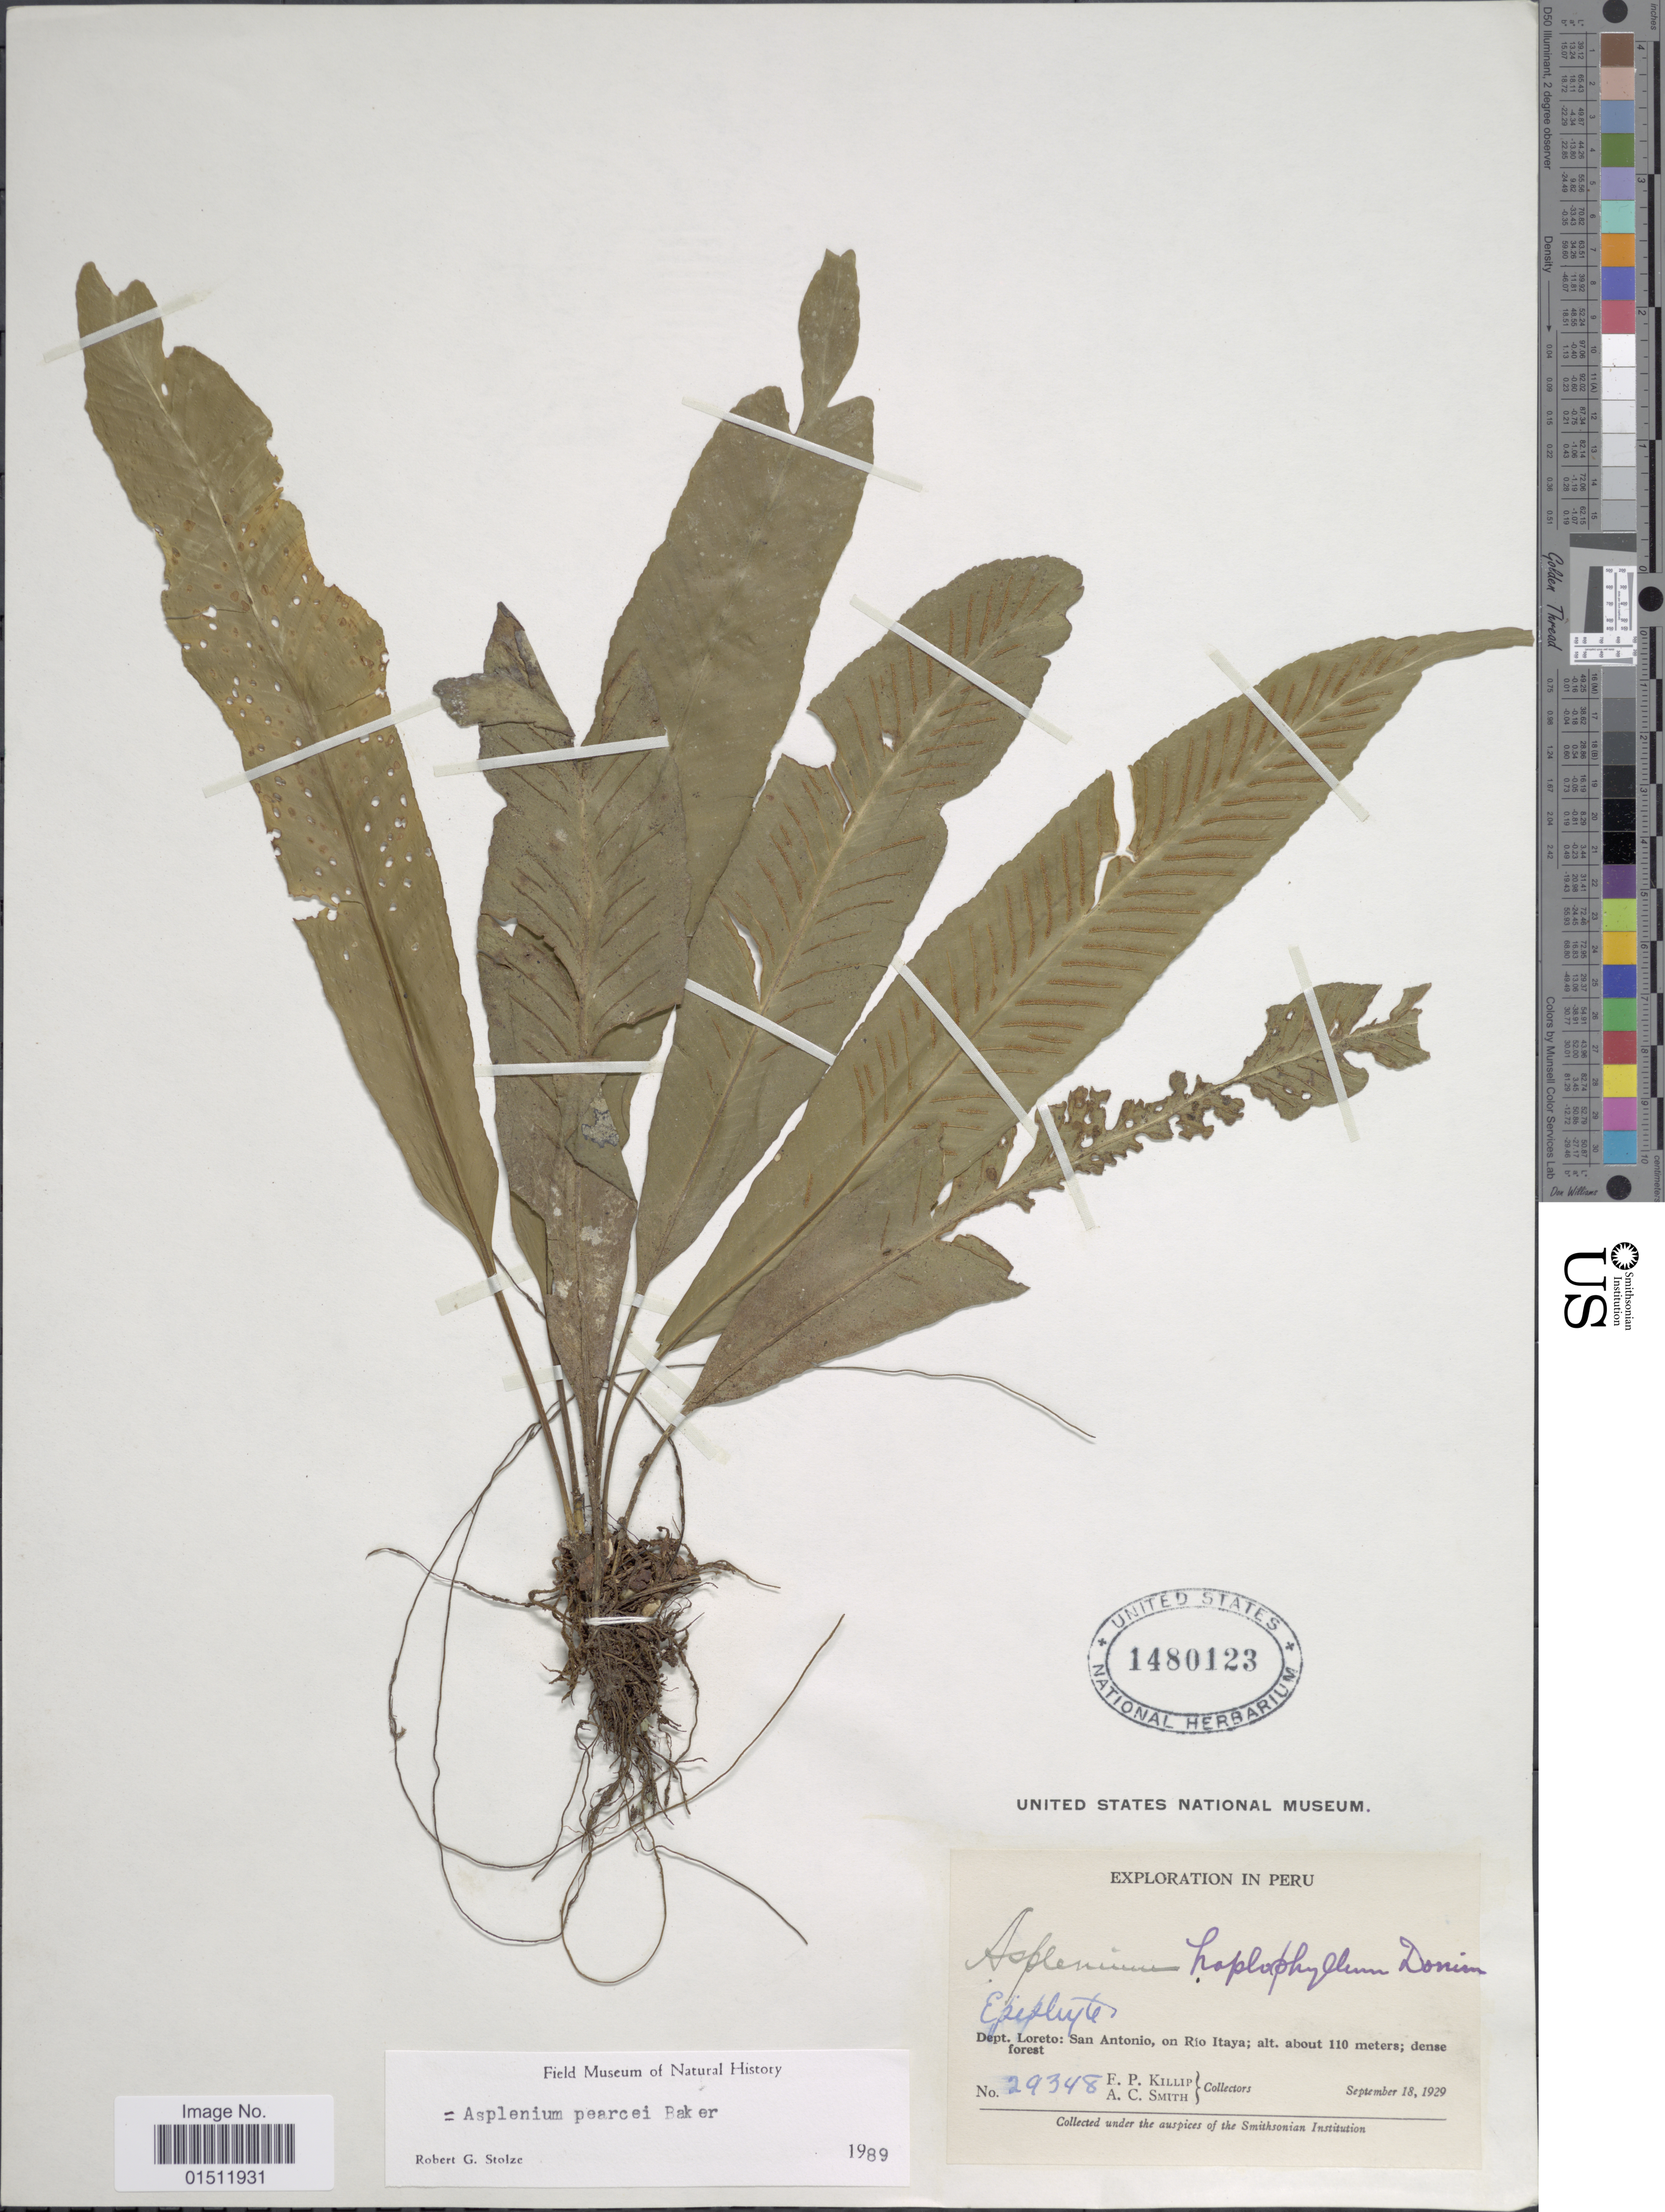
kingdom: Plantae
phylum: Tracheophyta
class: Polypodiopsida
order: Polypodiales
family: Aspleniaceae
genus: Asplenium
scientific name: Asplenium pearcei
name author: Baker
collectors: E. P. Killip & A. C. Smith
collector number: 29348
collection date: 1929-09-18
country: Peru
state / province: Loreto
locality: Dept. Loreto:San Antonio, on Rio Itaya.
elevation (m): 110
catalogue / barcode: US 1480123